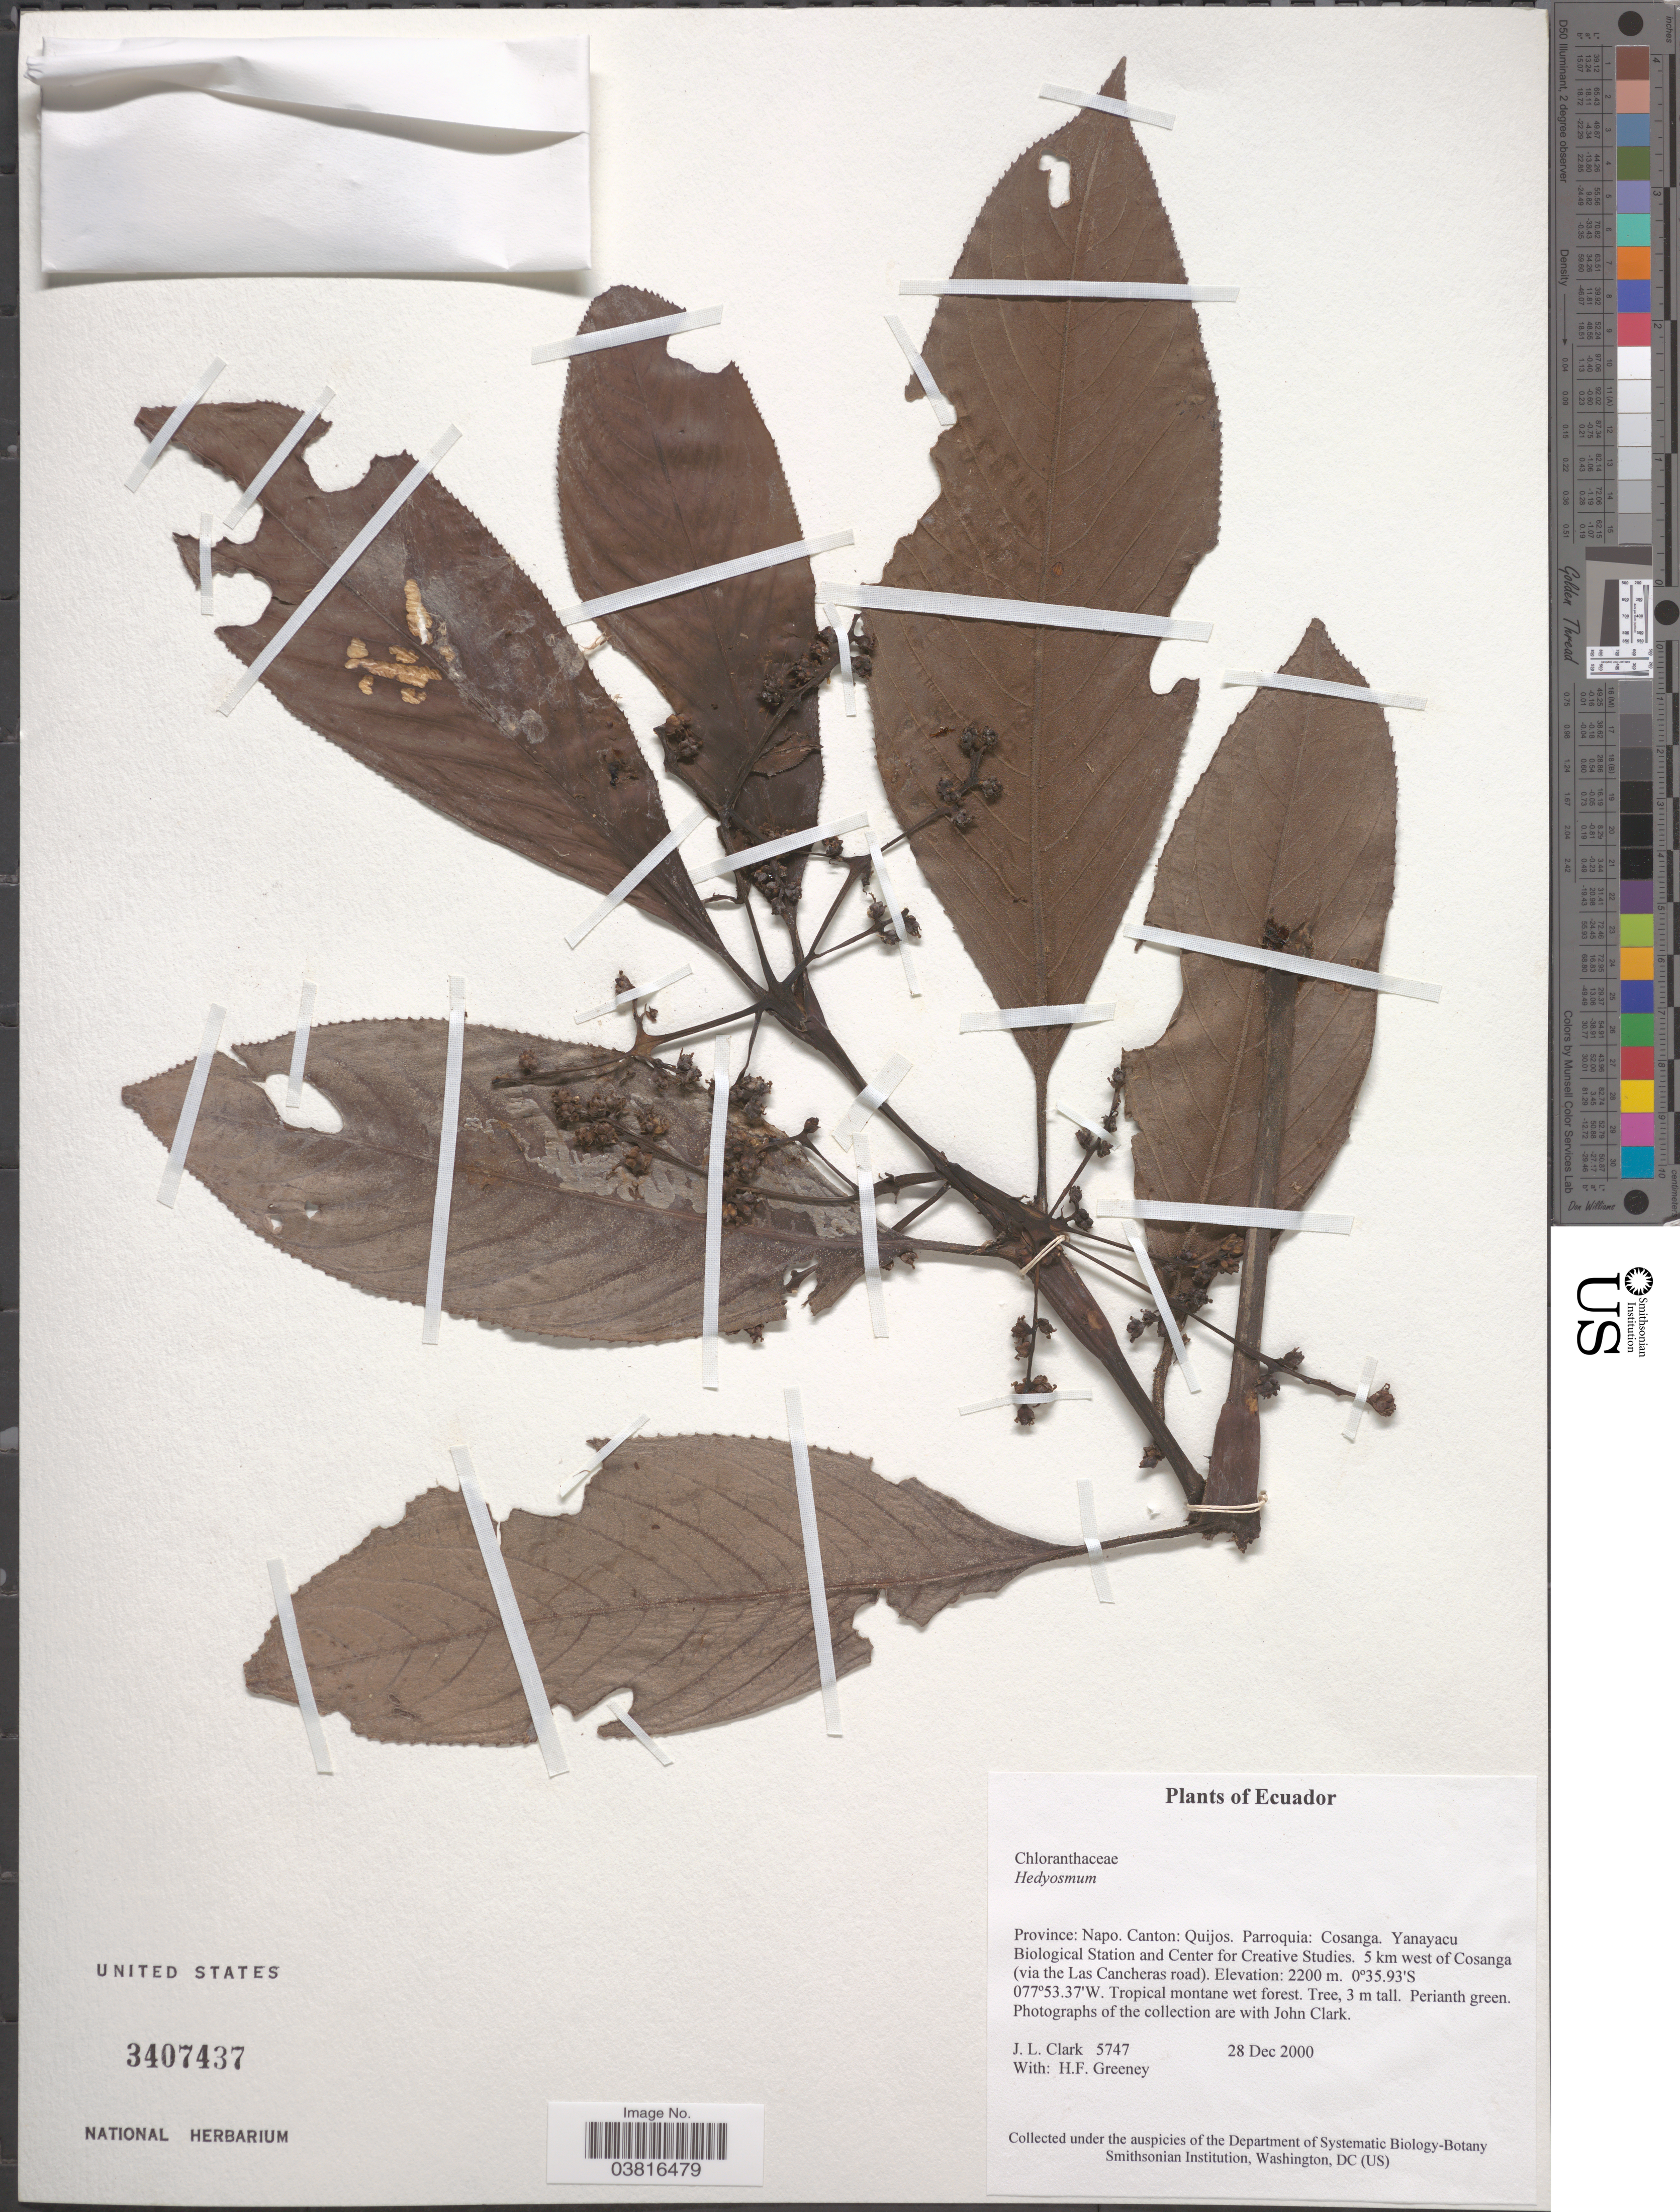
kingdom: Plantae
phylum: Tracheophyta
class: Magnoliopsida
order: Chloranthales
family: Chloranthaceae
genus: Hedyosmum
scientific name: Hedyosmum sp.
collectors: J. L. Clark & H. Greeney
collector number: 5747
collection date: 2000-12-28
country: Ecuador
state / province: Napo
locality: Canton: Quijos. Parroquia: Cosanga. Yanayacu Biological Station and Center for Creative Studies. 5 km west of Cosanga (via the Las Cancheras road).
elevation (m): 2200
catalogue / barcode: US 3407437